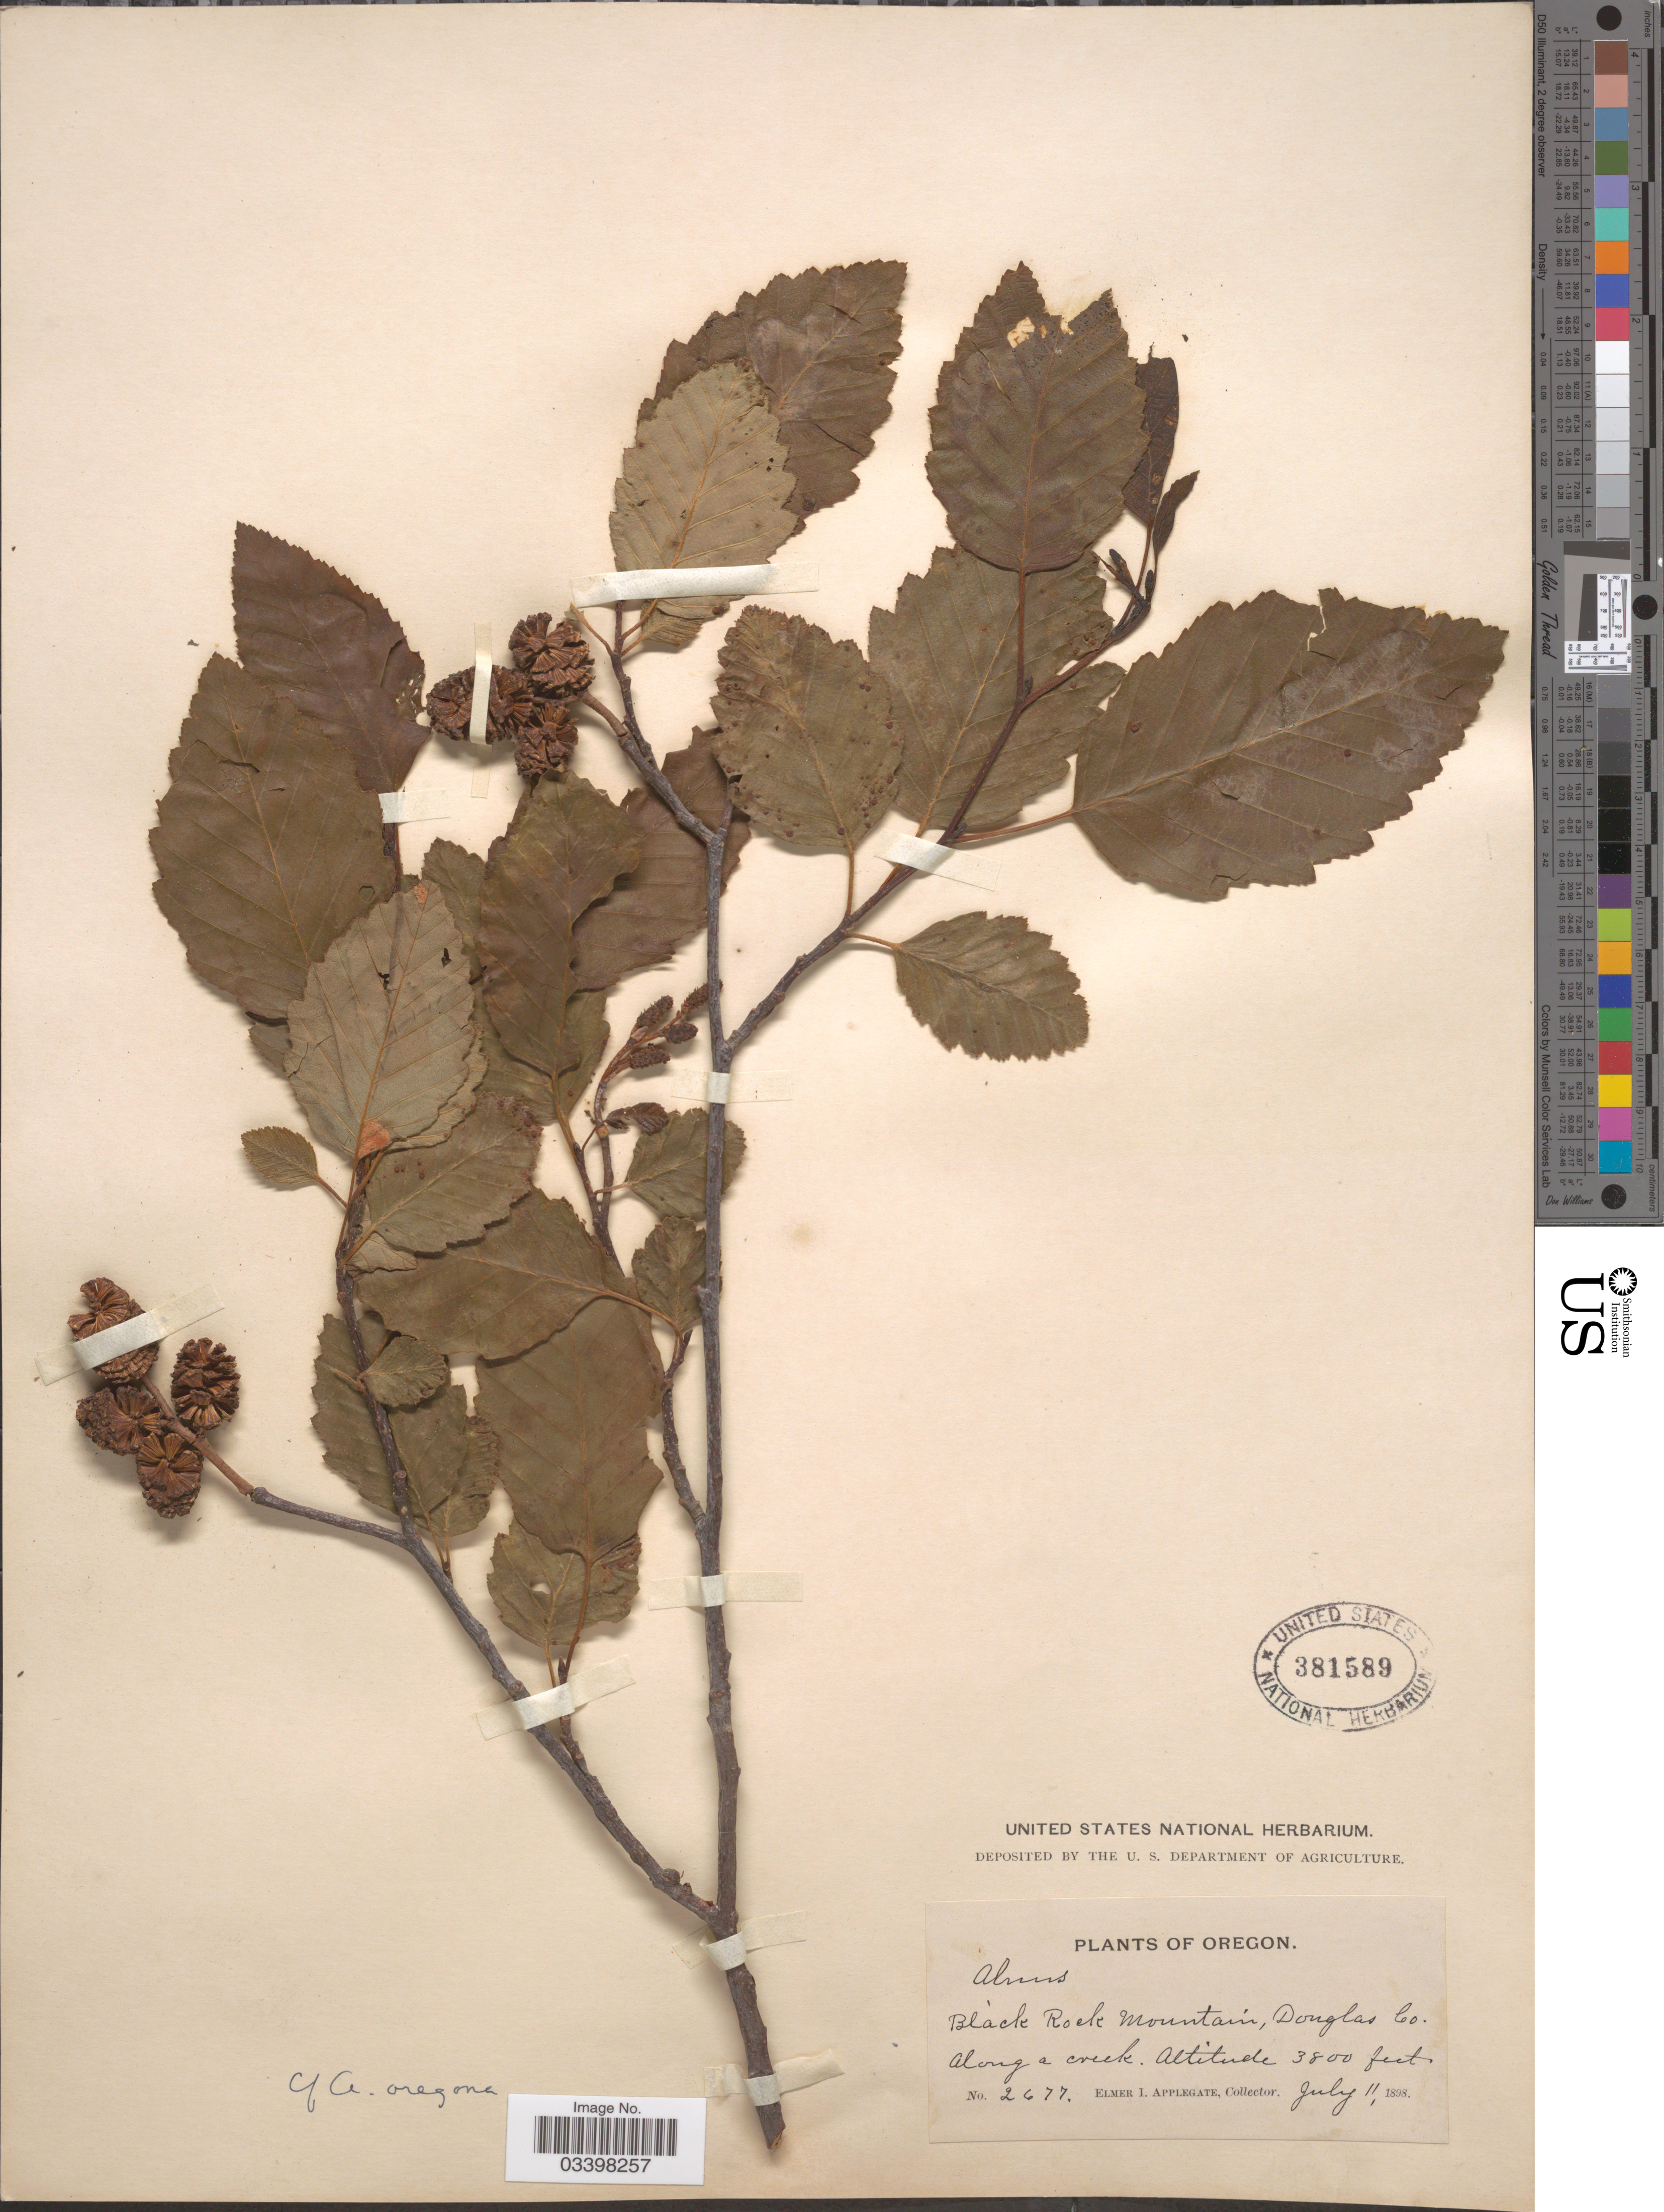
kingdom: Plantae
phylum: Tracheophyta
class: Magnoliopsida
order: Fagales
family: Betulaceae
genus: Alnus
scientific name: Alnus rubra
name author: Bong.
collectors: E. I. Applegate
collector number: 2677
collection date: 1898-07-11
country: United States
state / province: Oregon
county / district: Douglas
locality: Black Rock Mountain, Douglas Co. Along a creek.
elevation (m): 1158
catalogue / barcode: US 381589